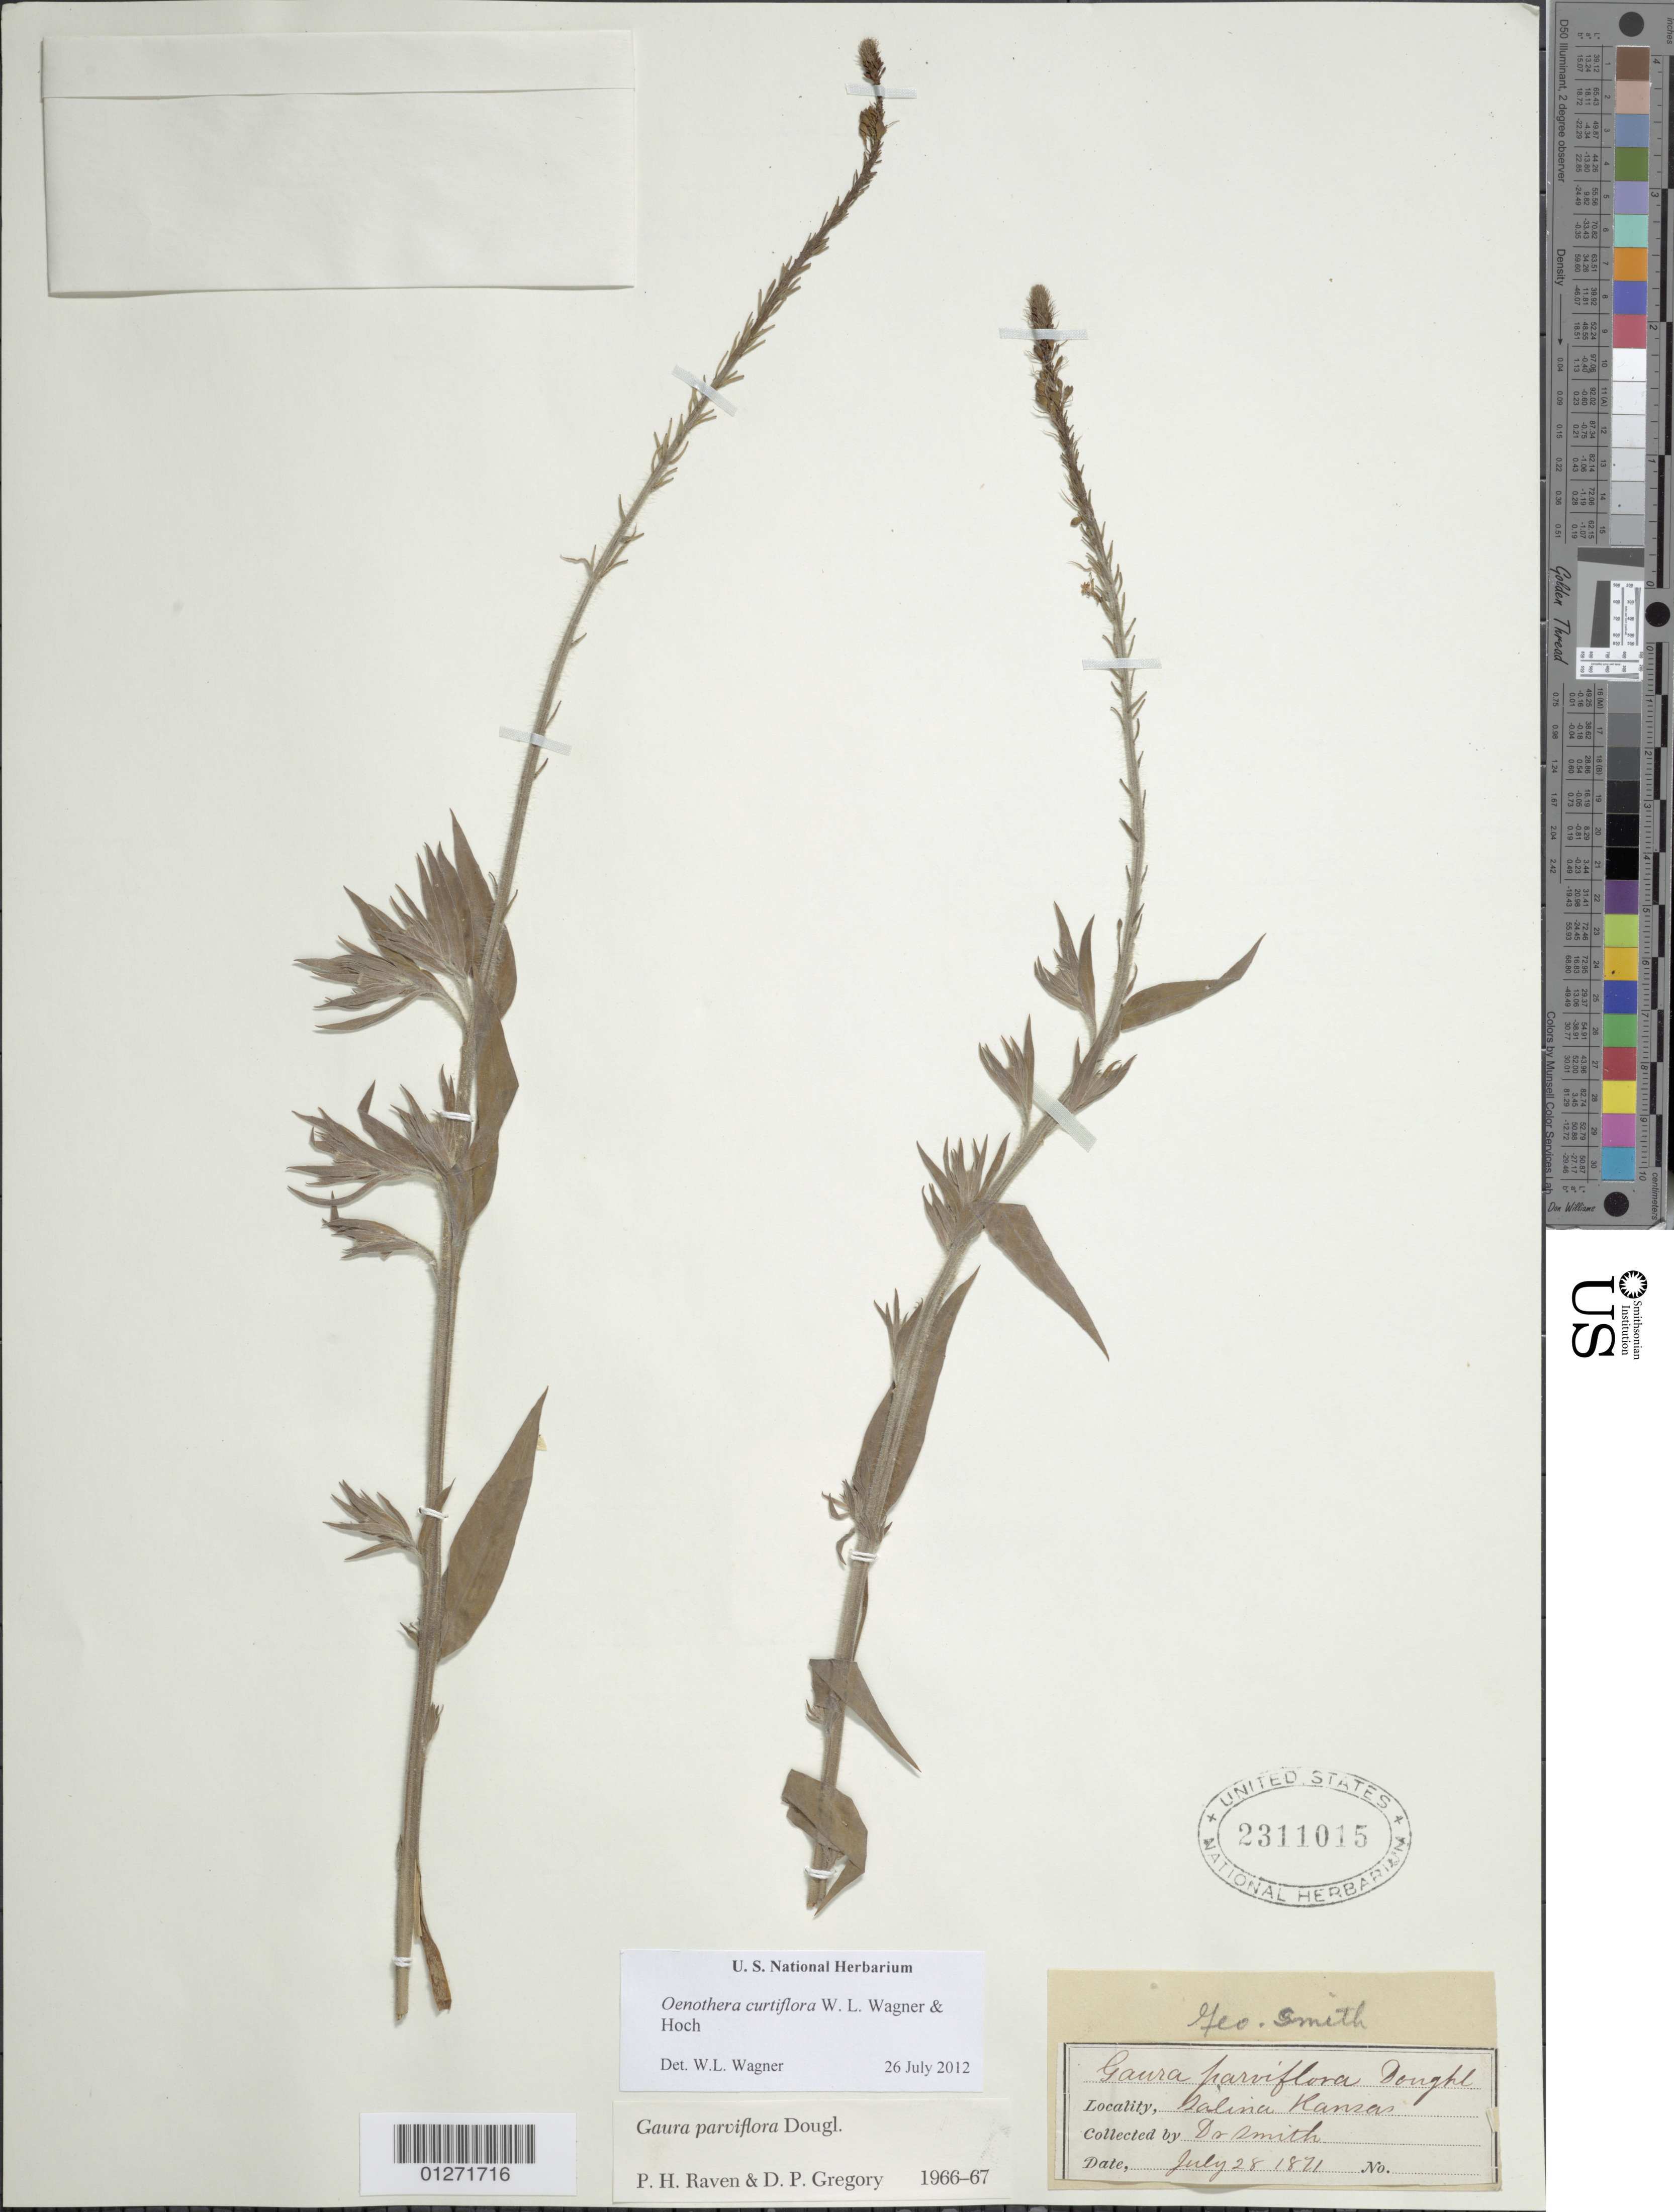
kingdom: Plantae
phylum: Tracheophyta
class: Magnoliopsida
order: Myrtales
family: Onagraceae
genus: Oenothera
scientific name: Oenothera curtiflora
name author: W.L. Wagner & Hoch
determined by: Wagner, W. L., (BOT), Smithsonian Institution - National Museum of Natural History (UNITED STATES)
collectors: -- Smith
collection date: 1871-07-28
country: United States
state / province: Kansas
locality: Salina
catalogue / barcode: US 2311015